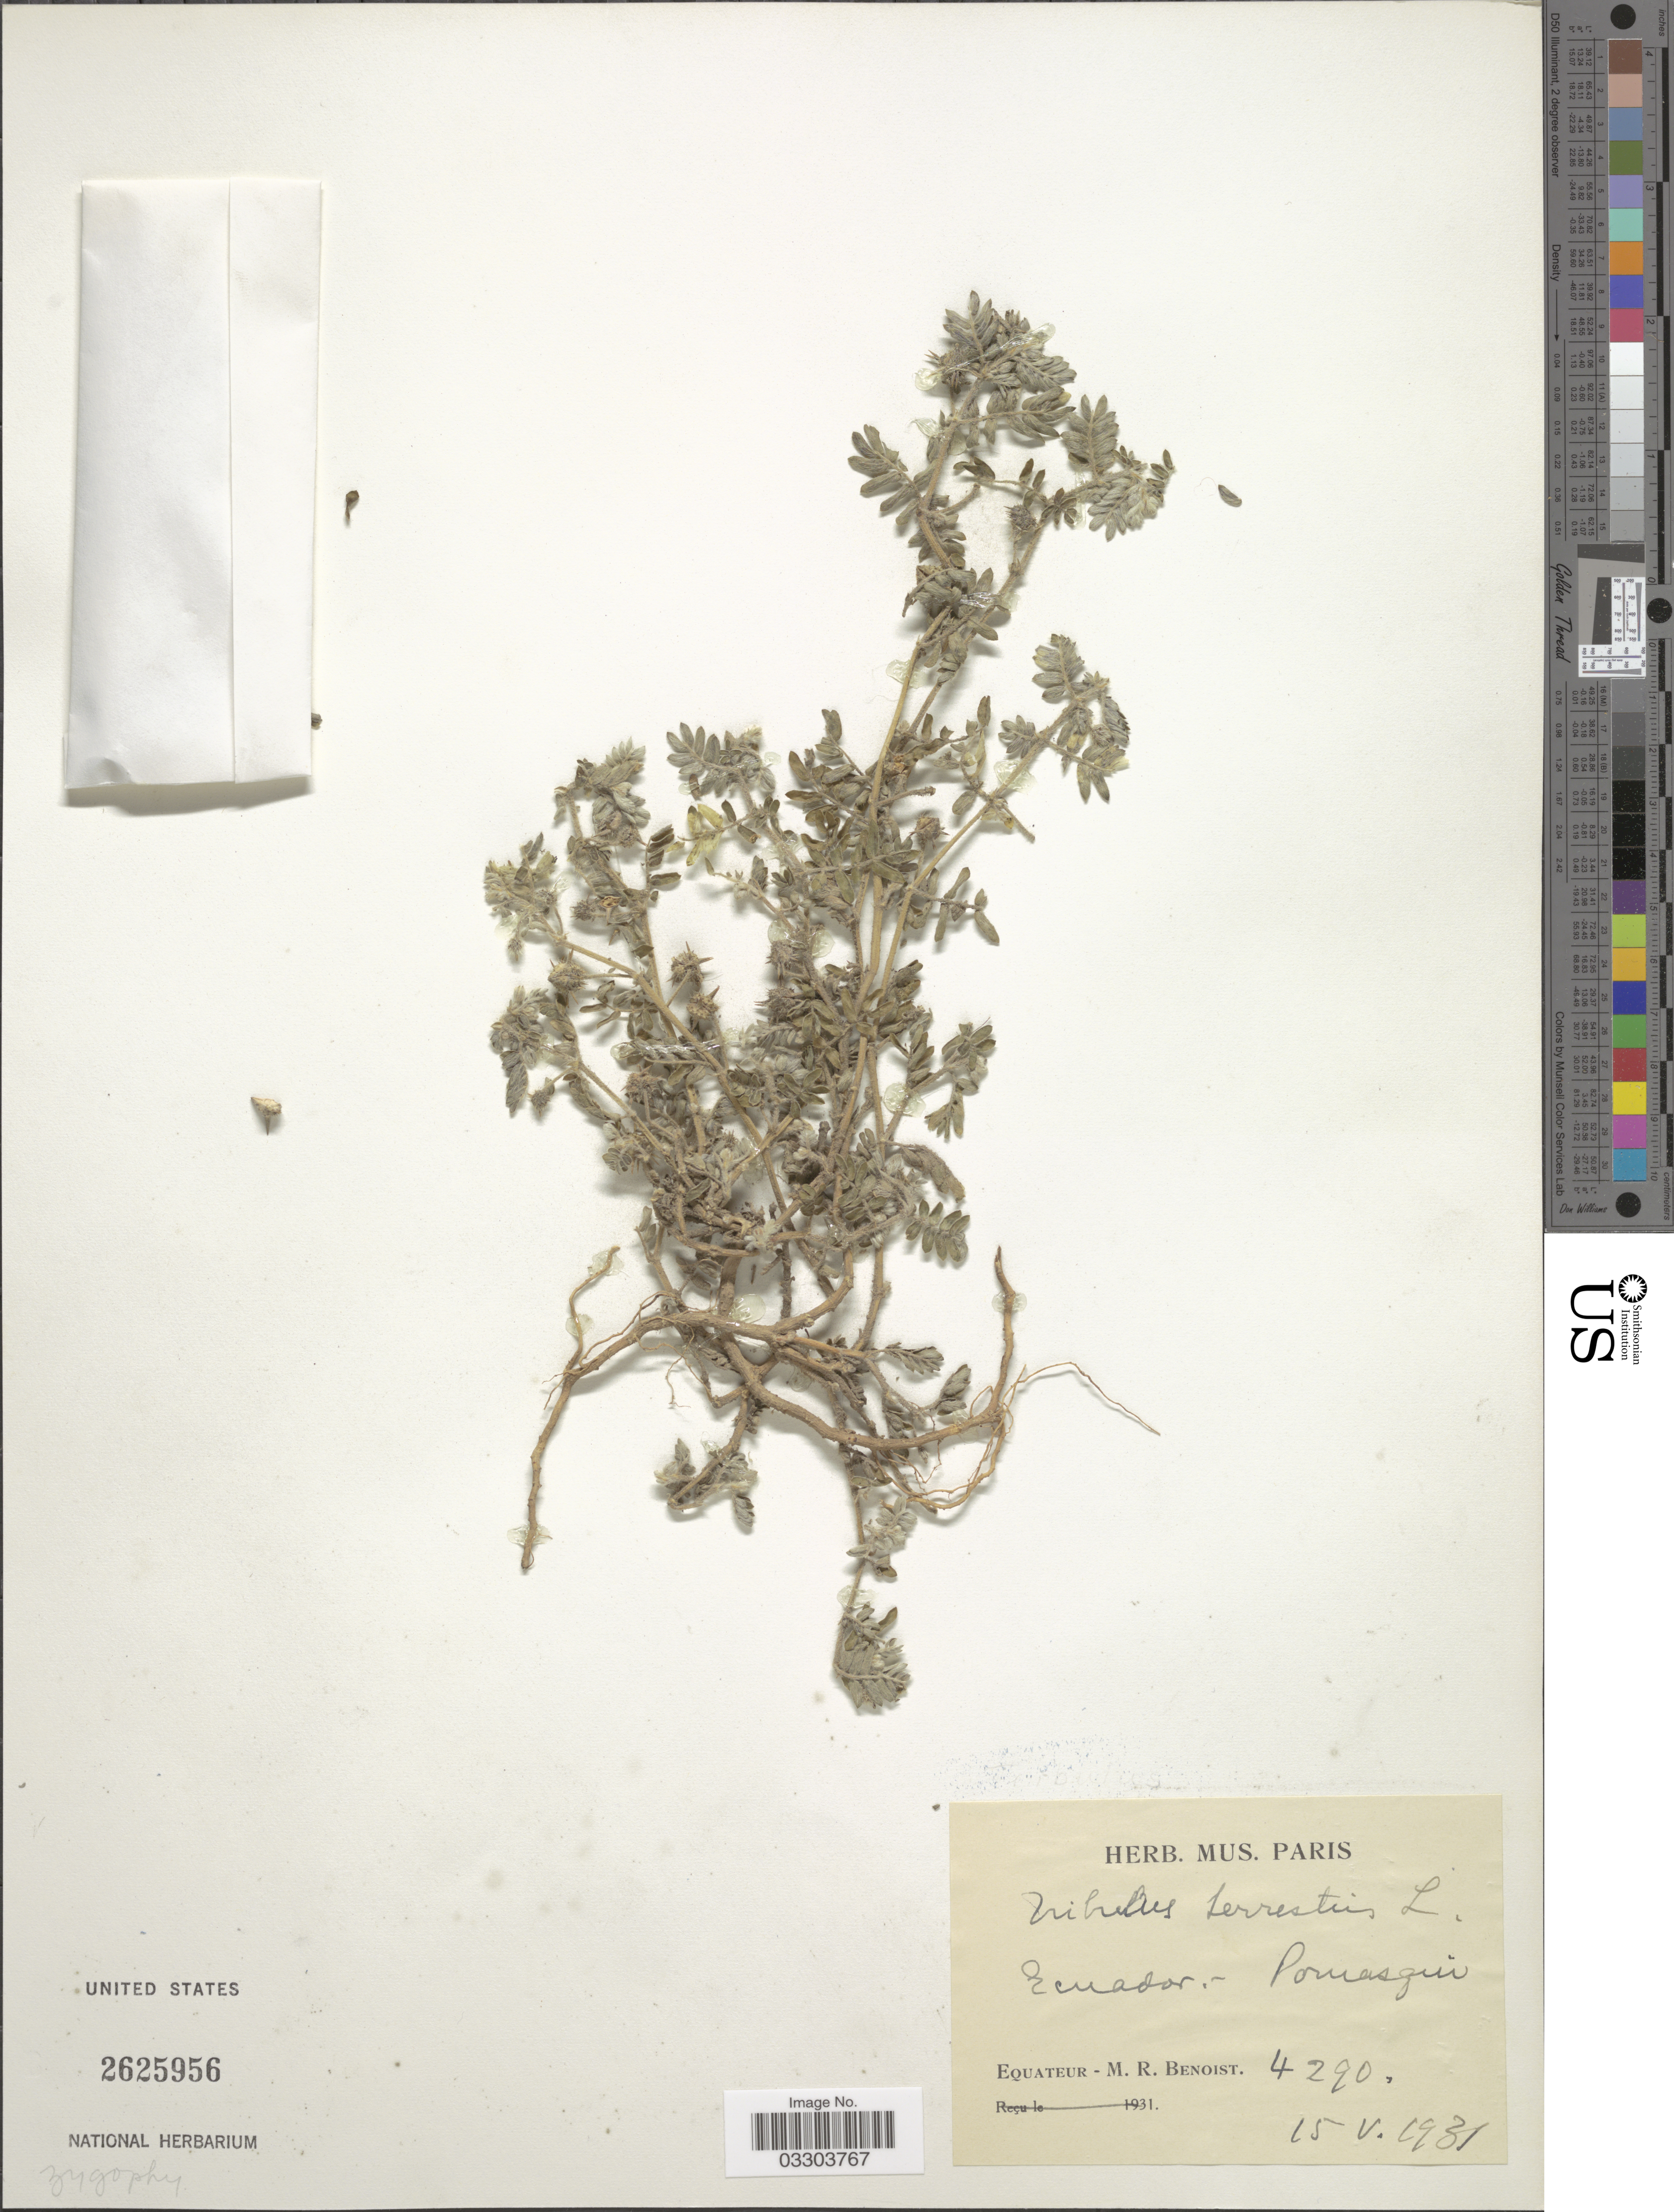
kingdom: Plantae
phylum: Tracheophyta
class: Magnoliopsida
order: Zygophyllales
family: Zygophyllaceae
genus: Tribulus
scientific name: Tribulus terrestris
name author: L.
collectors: M. Benoist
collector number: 4290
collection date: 1931-05-15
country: Ecuador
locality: Pomasqui.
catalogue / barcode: US 2625956